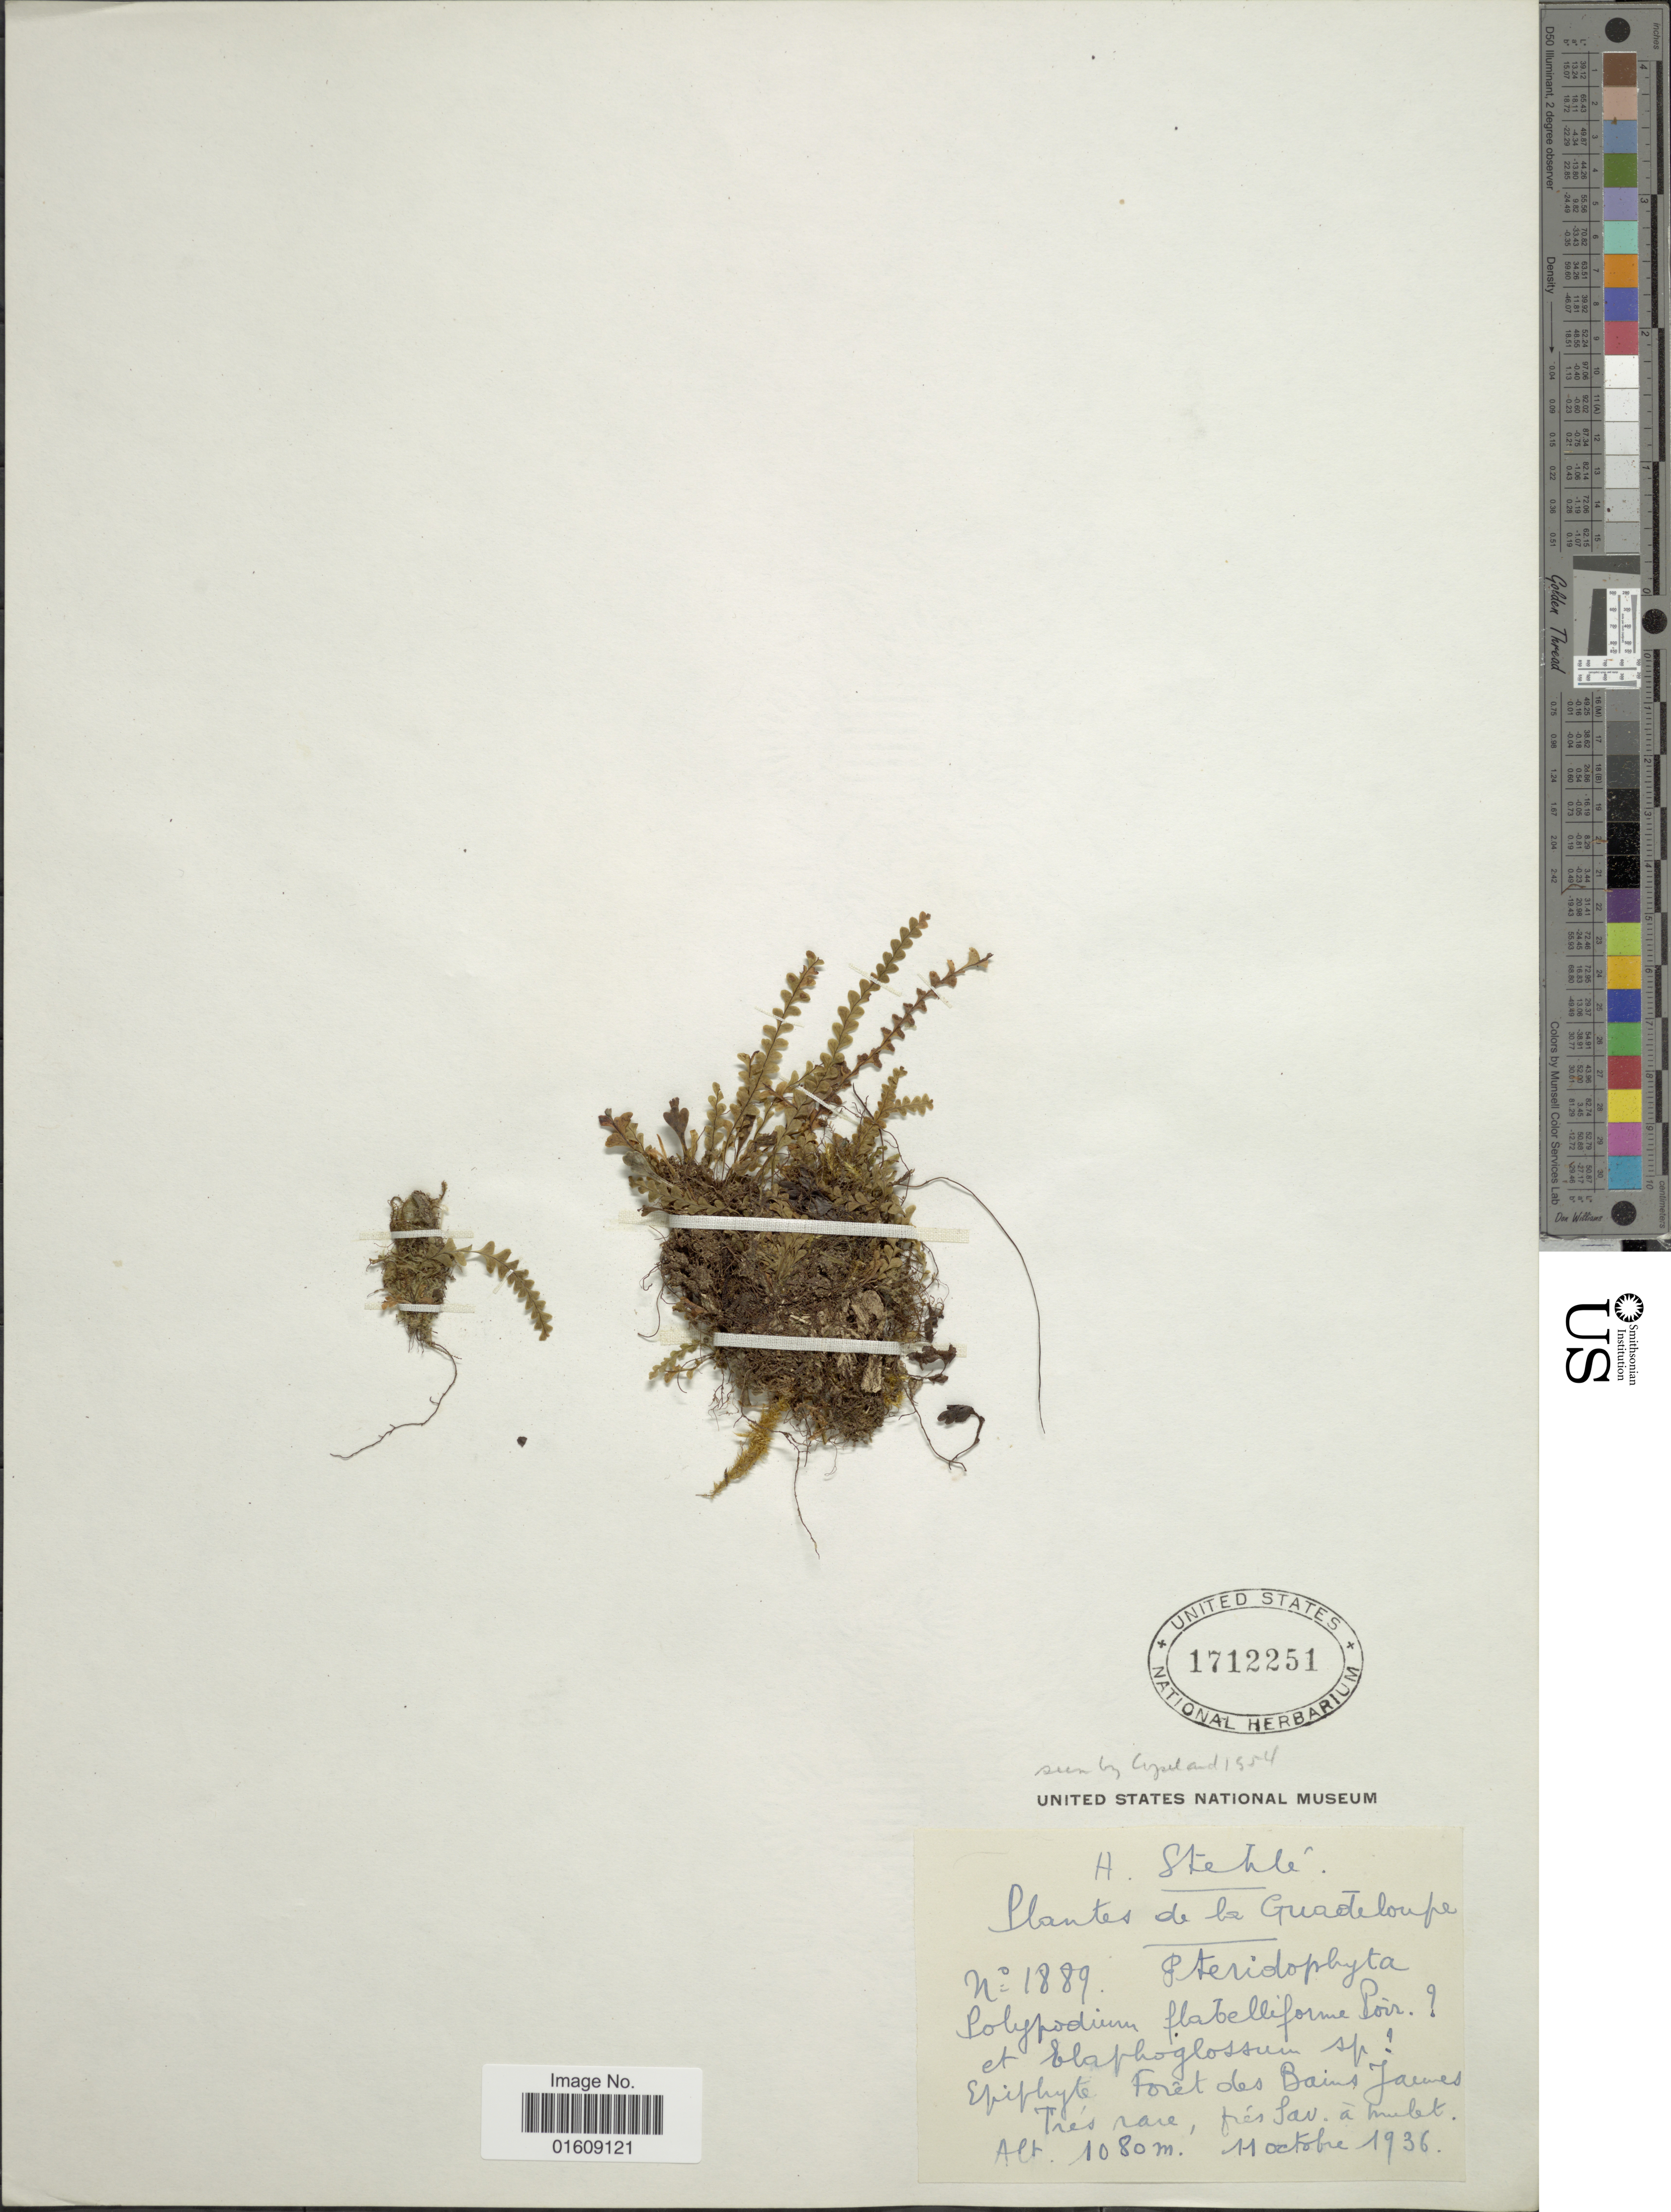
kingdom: Plantae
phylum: Tracheophyta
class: Polypodiopsida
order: Polypodiales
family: Polypodiaceae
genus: Zygophlebia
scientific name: Zygophlebia sectifrons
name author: (Kunze ex Mett.) L.E. Bishop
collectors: H. Stehlé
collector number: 1889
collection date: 1936-10-11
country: Guadeloupe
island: Leeward Is.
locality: Fôret des Baines Jaunes Tres rare, prés Sav.á mulet.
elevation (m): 1080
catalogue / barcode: US 1712251